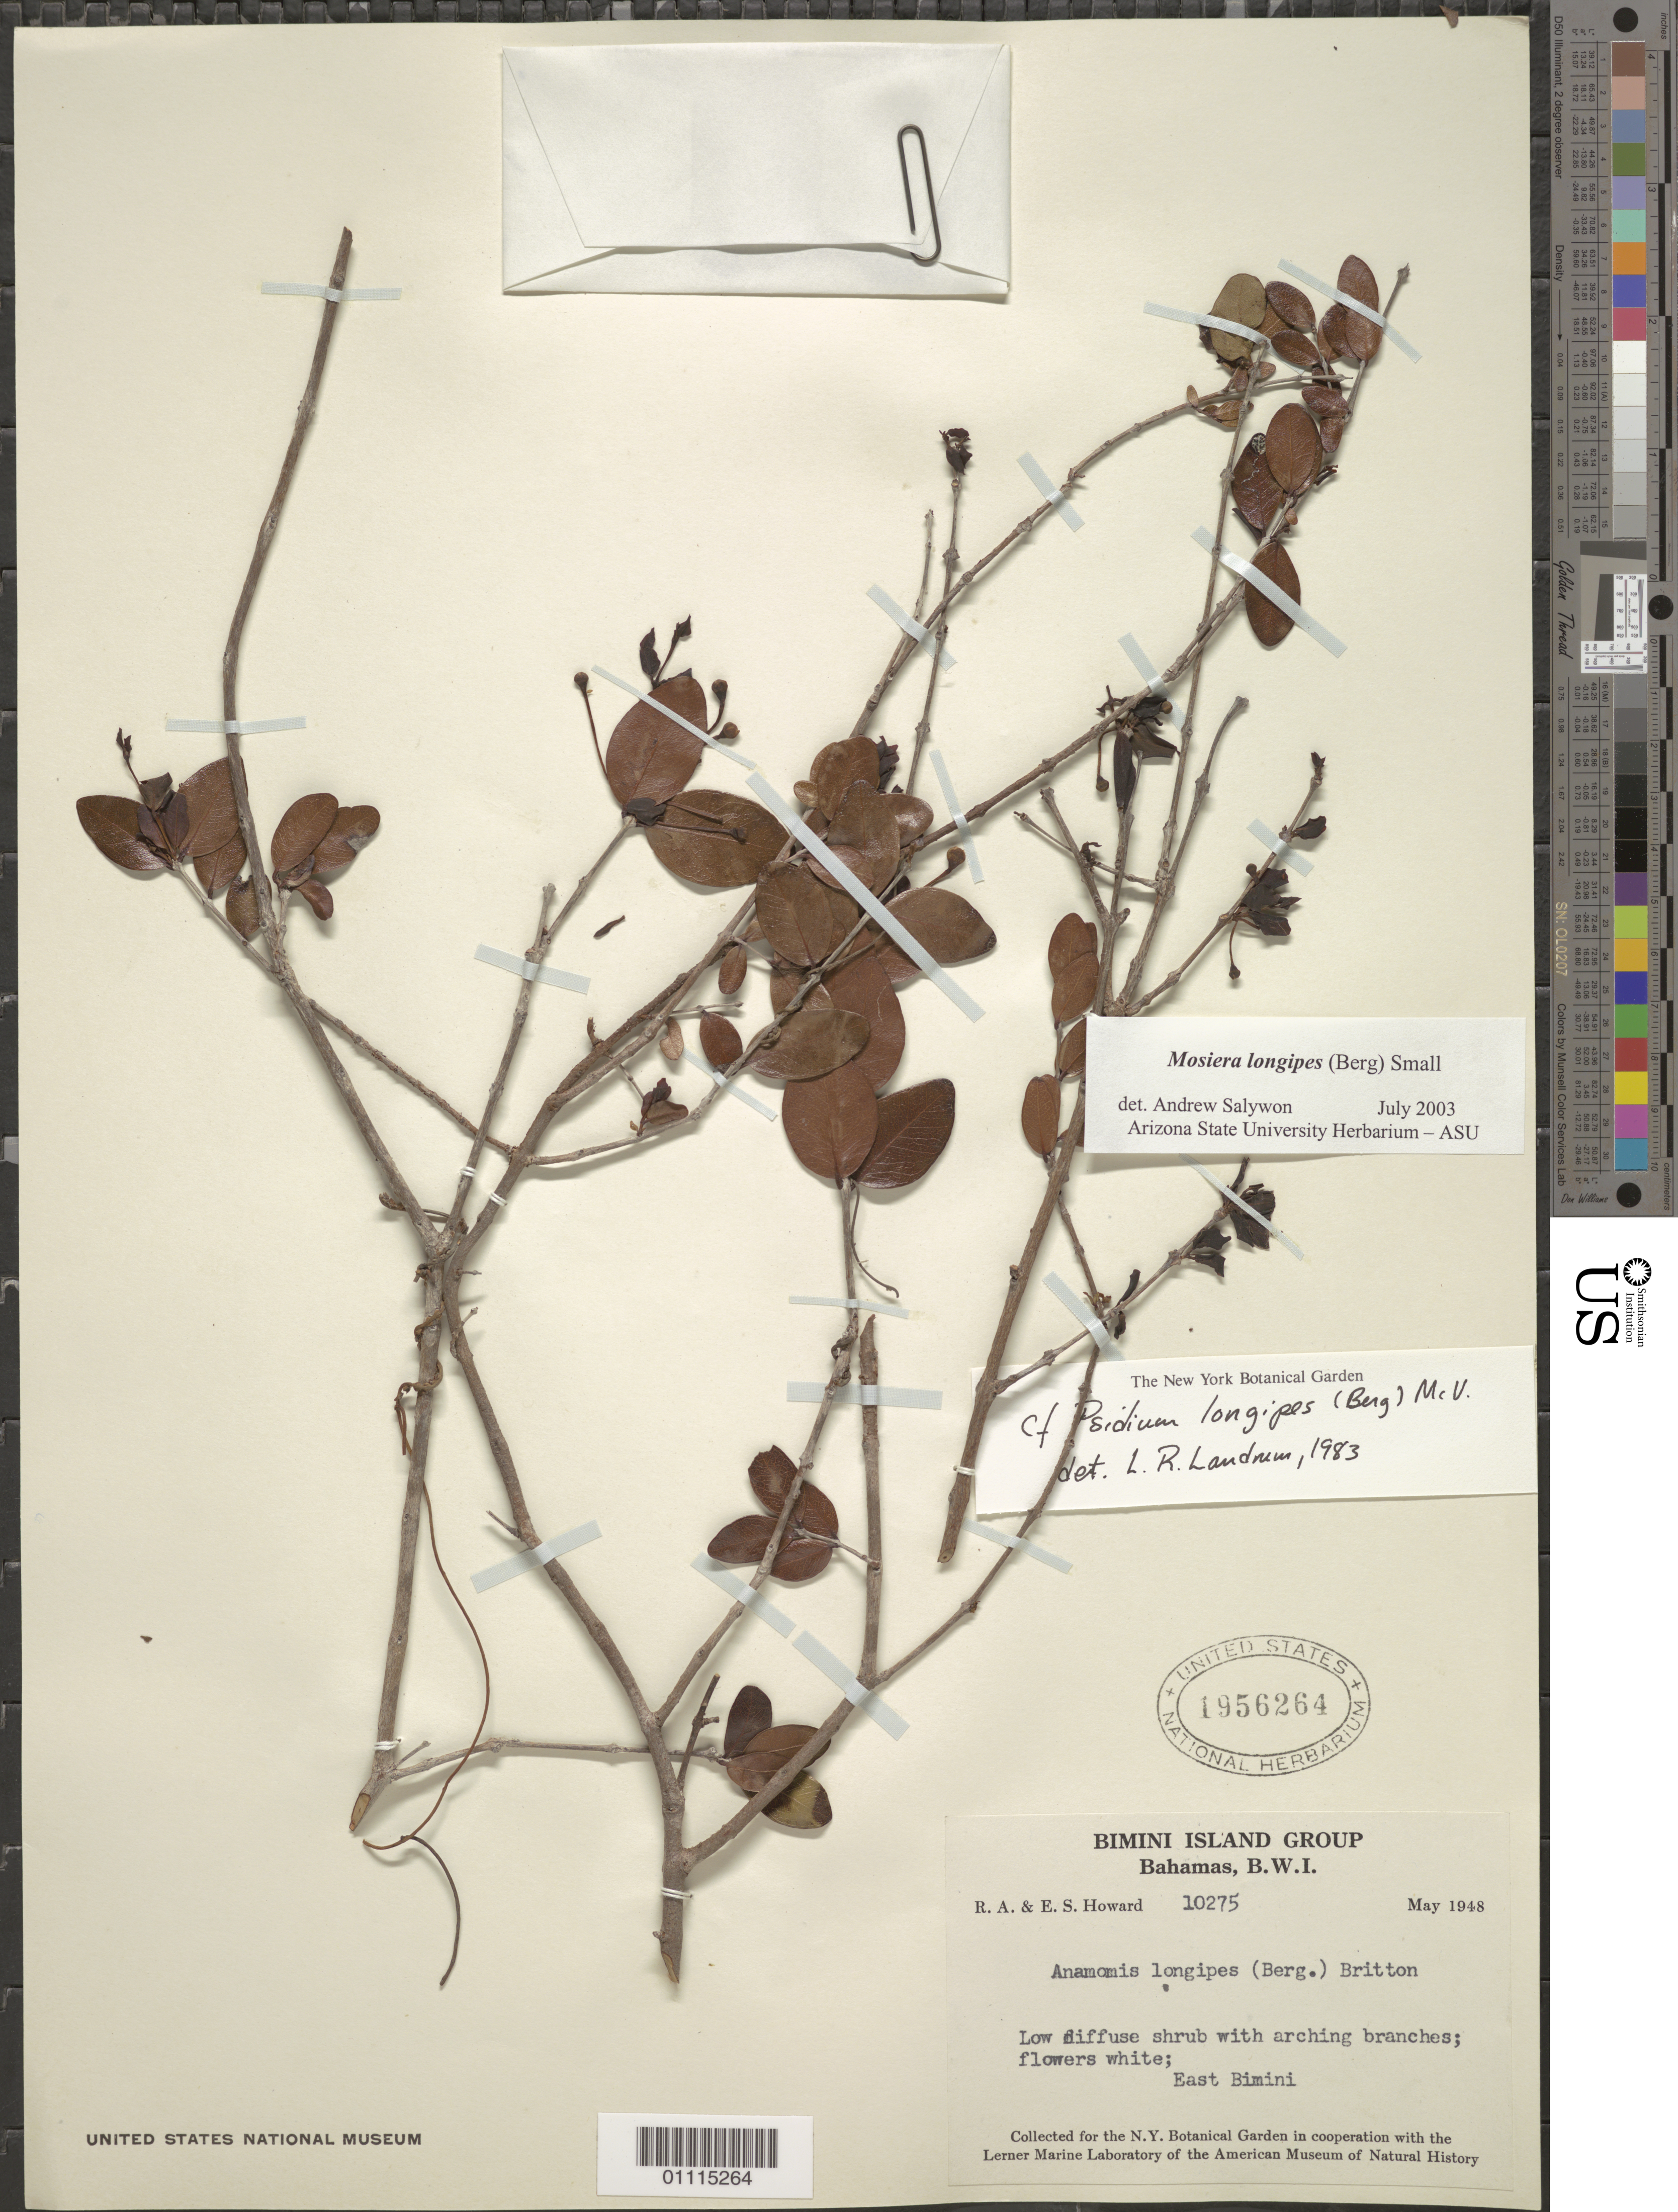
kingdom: Plantae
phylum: Tracheophyta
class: Magnoliopsida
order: Myrtales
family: Myrtaceae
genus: Mosiera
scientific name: Mosiera longipes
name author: (O. Berg) Small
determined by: Salywon, A. M., (ASU)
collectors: R. A. Howard & E. S. Howard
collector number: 10275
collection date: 1948-05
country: Bahamas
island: East Bimini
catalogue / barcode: US 1956264